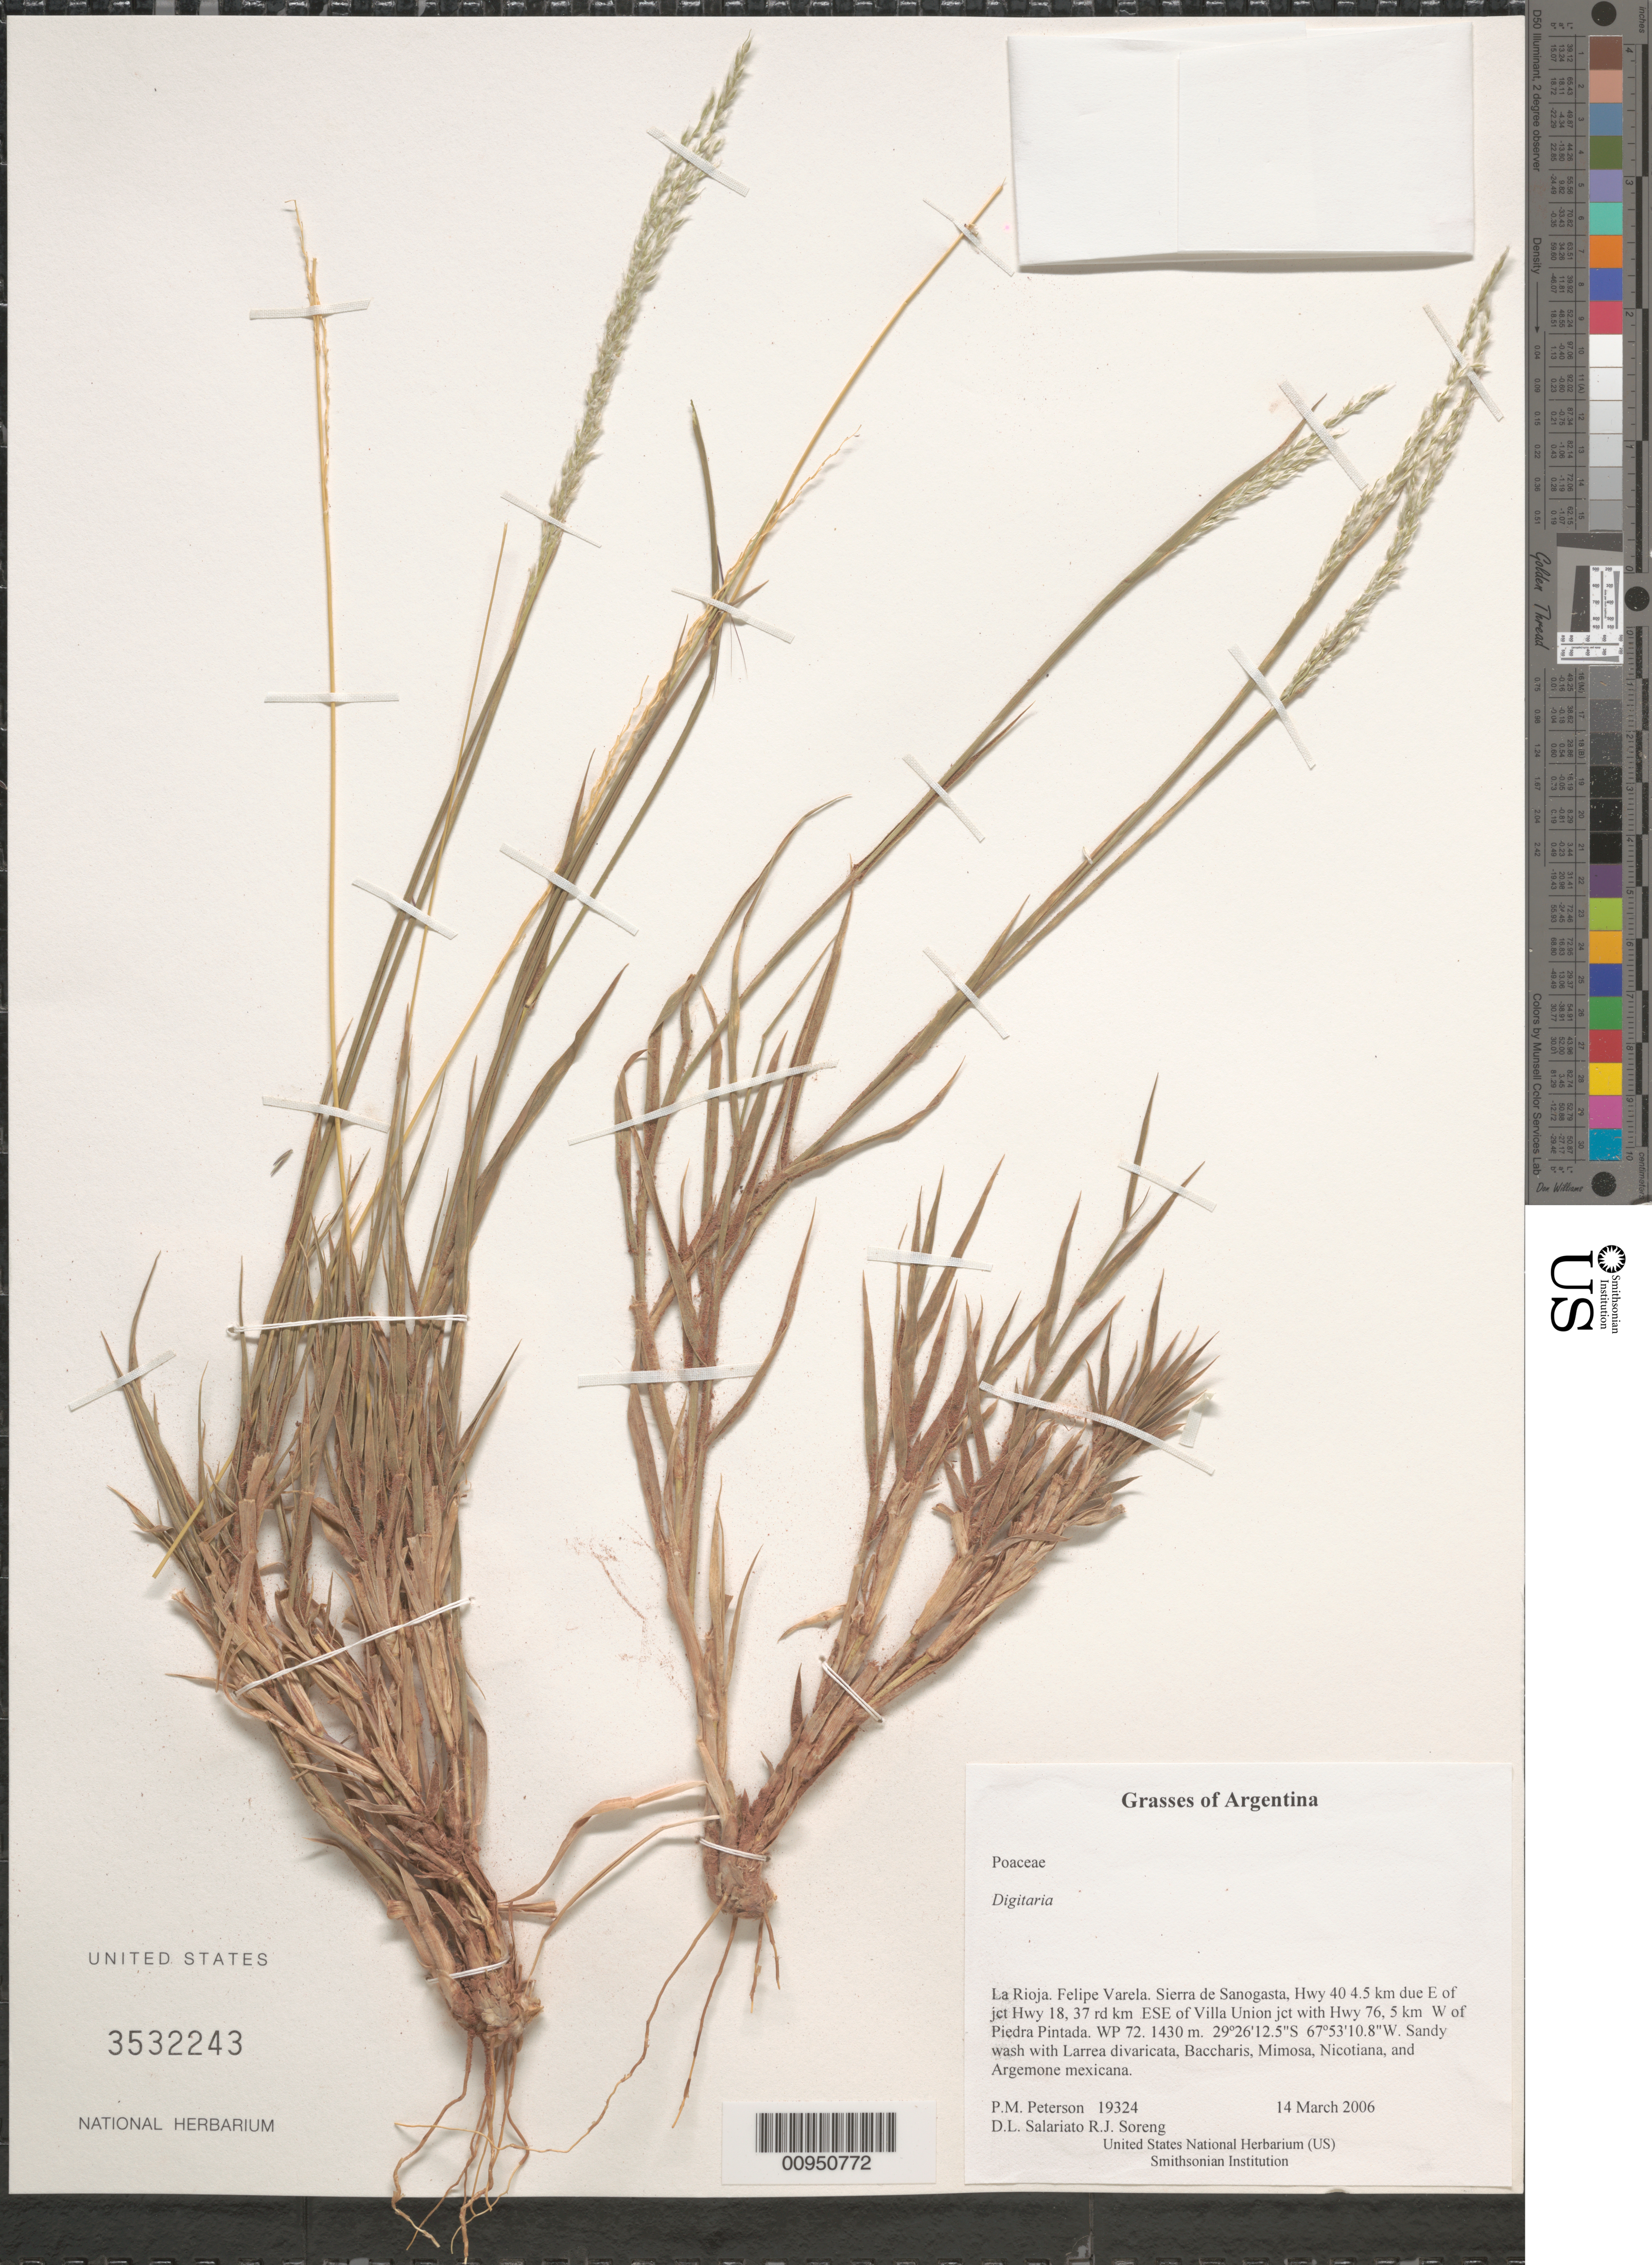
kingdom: Plantae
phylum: Tracheophyta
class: Liliopsida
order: Poales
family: Poaceae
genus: Digitaria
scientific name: Digitaria sp.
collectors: P. M. Peterson, R. J. Soreng, D. Salariato & A. Panizza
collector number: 19324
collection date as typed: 14 Mar 2006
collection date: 2006-03-14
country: Argentina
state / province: La Rioja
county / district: Felipe Varela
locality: Sierra de Sanogasta, Hwy 40 4.5 km due E of jct Hwy 18, 37 rd km ESE of Villa Union jct with Hwy 76, 5 km W of Piedra Pintada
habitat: Sandy wash with Larrea divaricata, Baccharis, Mimosa, Nicotiana, and Argemone mexicana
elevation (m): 1430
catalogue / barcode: US 3532243